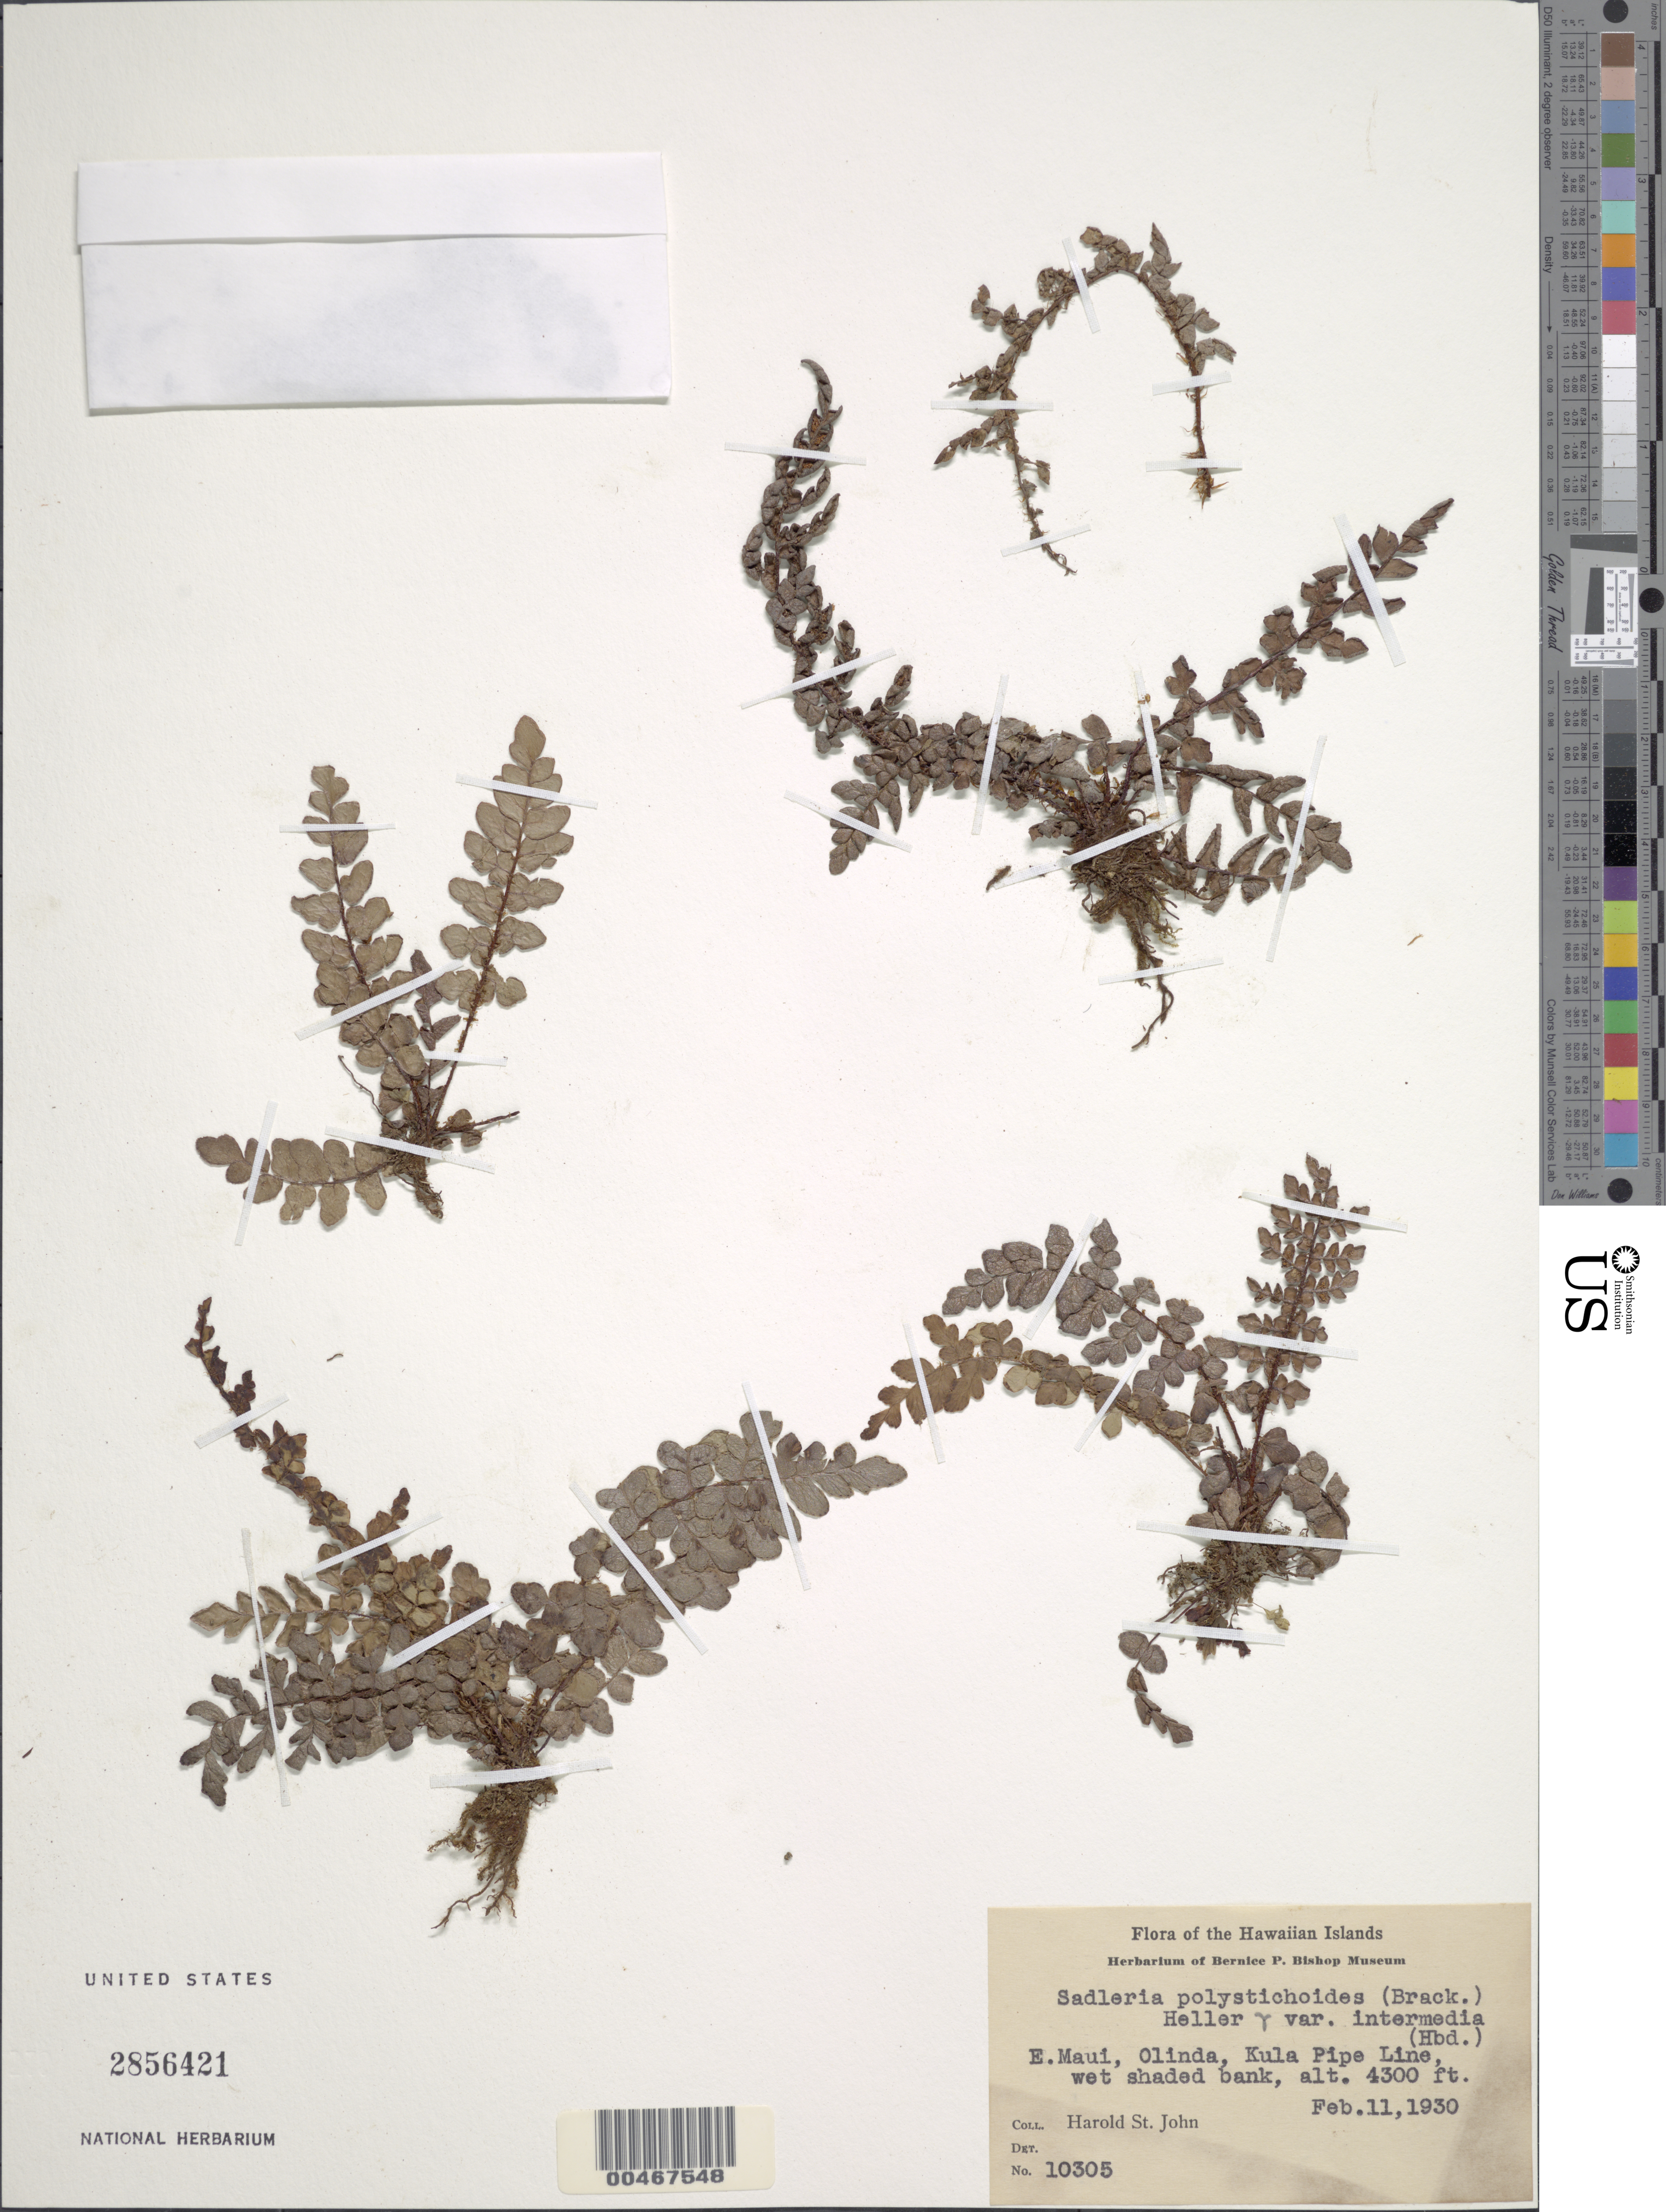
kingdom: Plantae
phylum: Tracheophyta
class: Polypodiopsida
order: Polypodiales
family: Blechnaceae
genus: Sadleria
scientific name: Sadleria squarrosa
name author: (Gaudich.) T. Moore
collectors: H. St. John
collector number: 10305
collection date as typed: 11 Feb 1930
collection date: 1930-02-11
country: United States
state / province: Hawaii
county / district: Maui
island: Maui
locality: E Maui, Olinda, Kula Pipe Line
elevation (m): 1311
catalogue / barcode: US 2856421